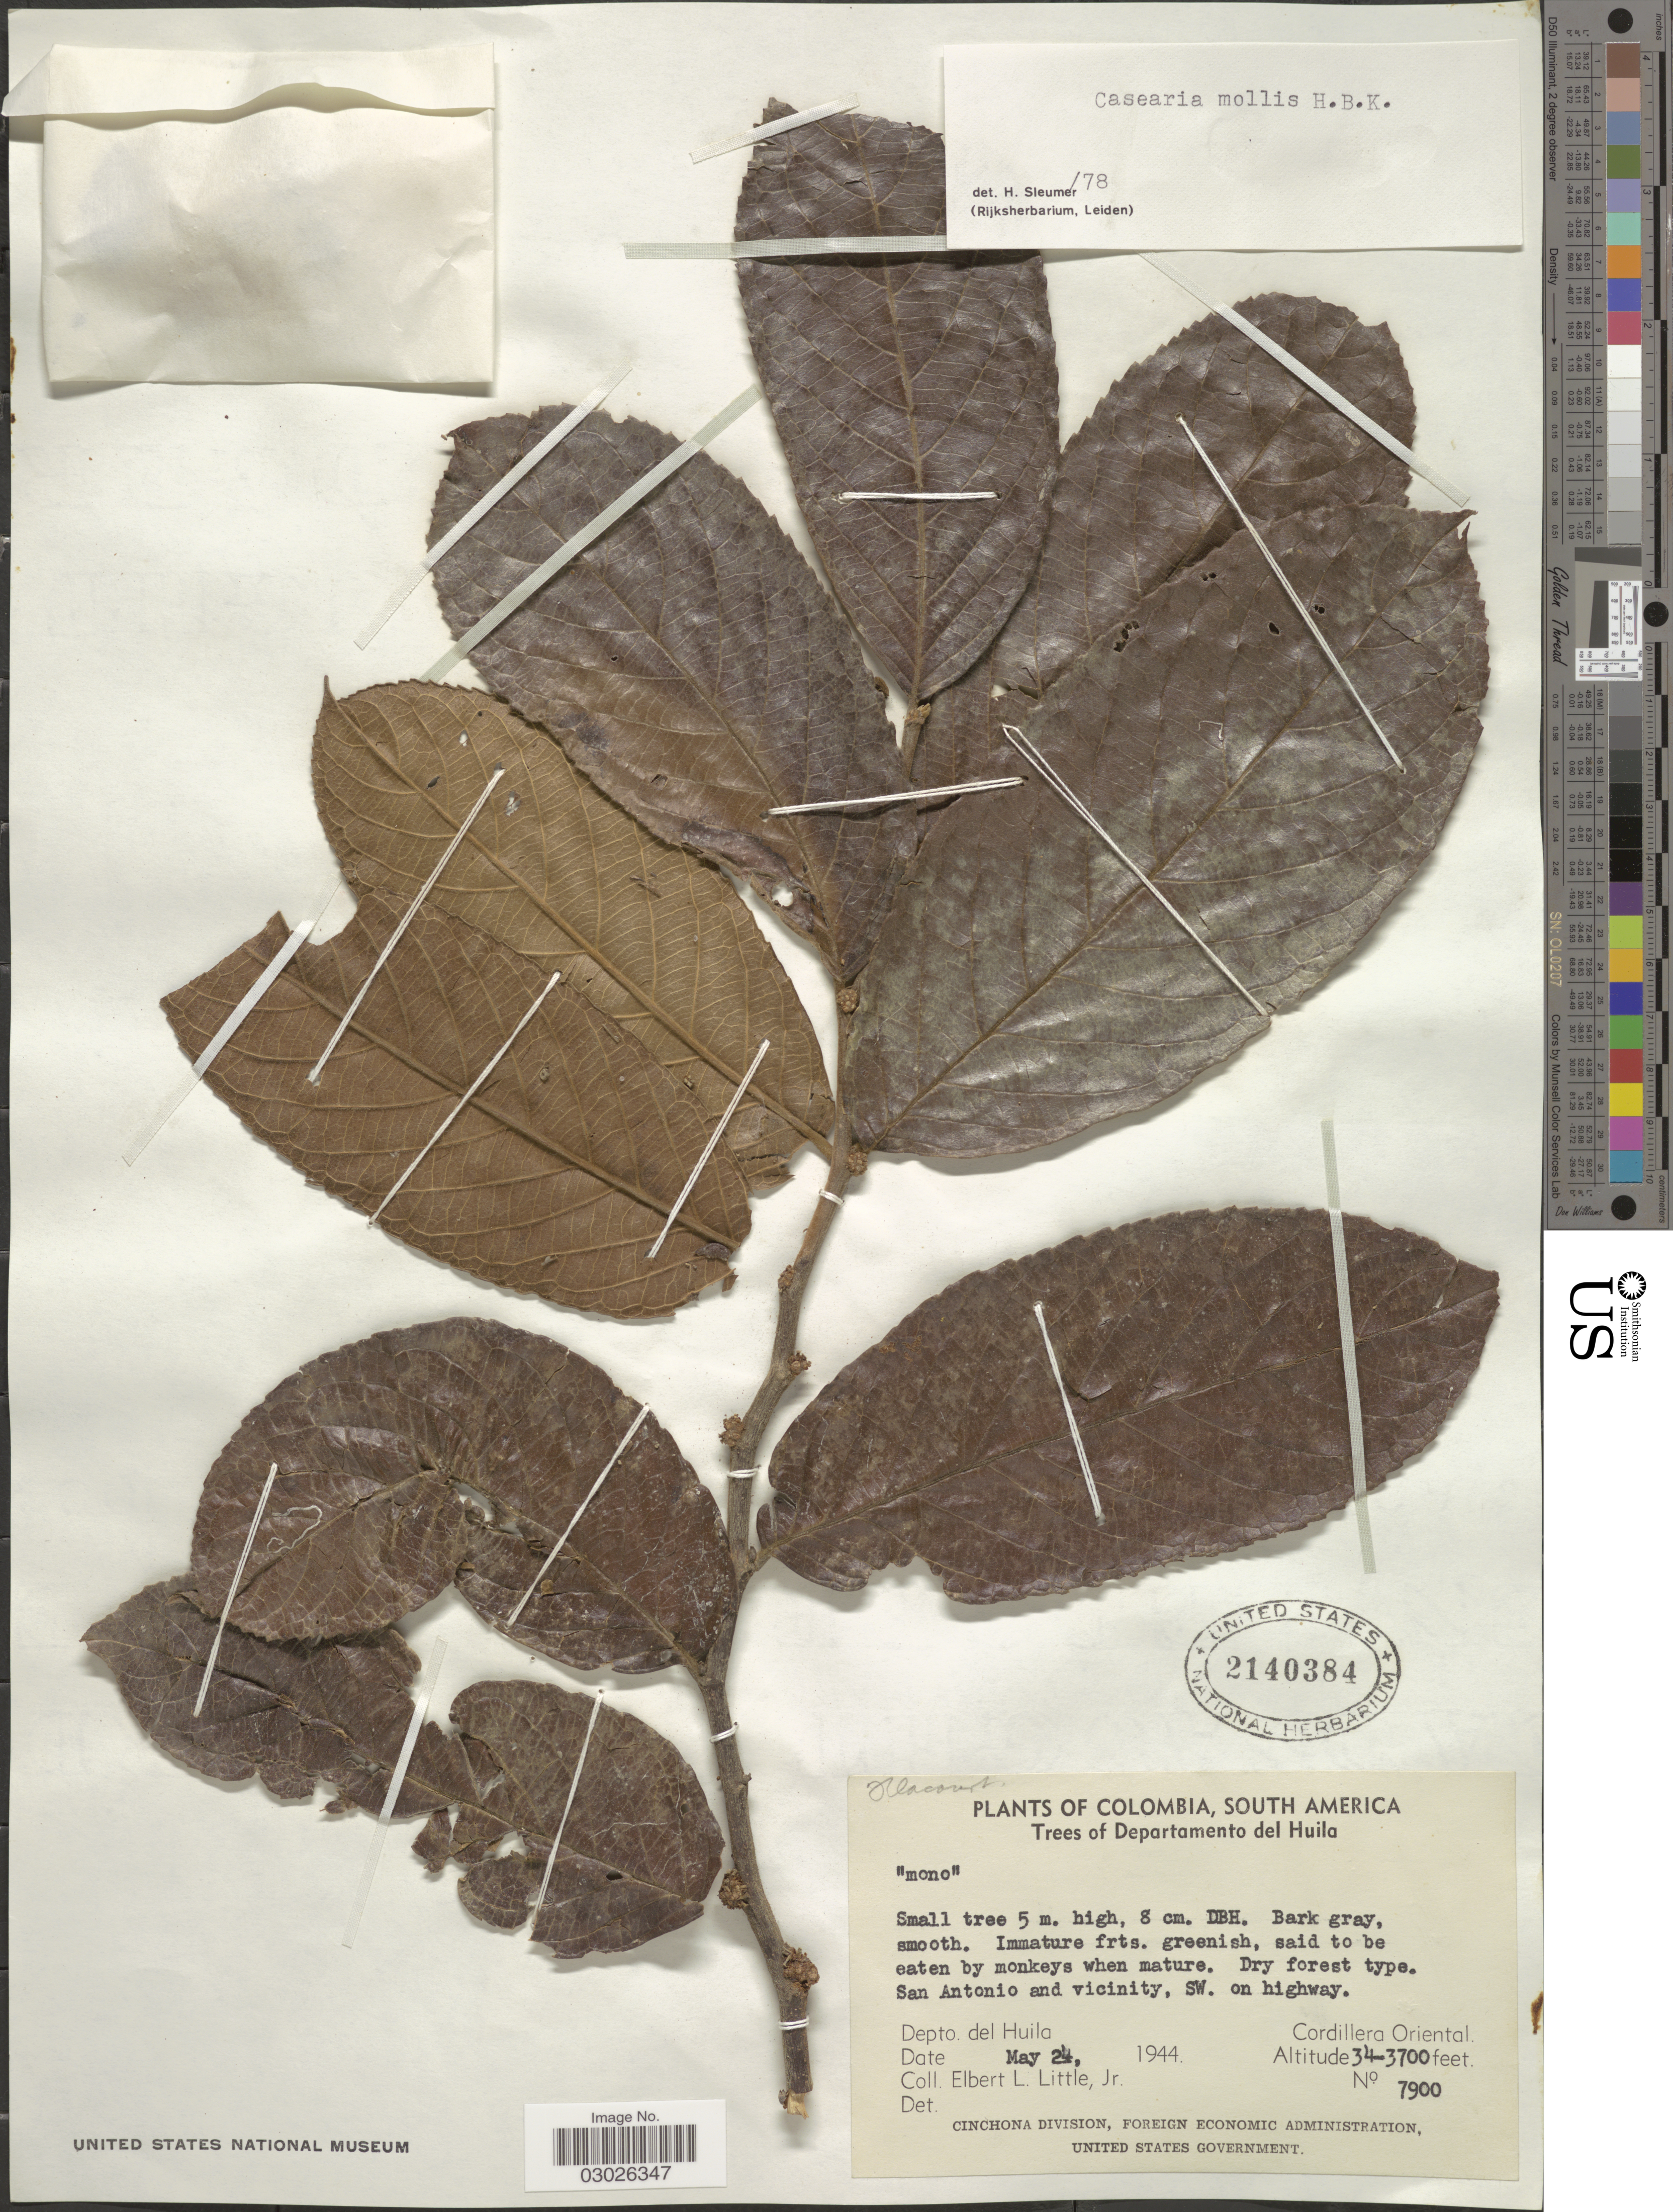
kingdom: Plantae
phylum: Tracheophyta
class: Magnoliopsida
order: Malpighiales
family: Salicaceae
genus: Casearia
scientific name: Casearia mollis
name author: Kunth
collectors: E. L. Little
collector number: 7900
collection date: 1944-05-24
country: Colombia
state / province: Huila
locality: Trees of Departamento del Huila. San Antonio and vicinity, SW. on highway. Depto. del Huila. Cordillera Oriental.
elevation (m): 1036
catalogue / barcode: US 2140384